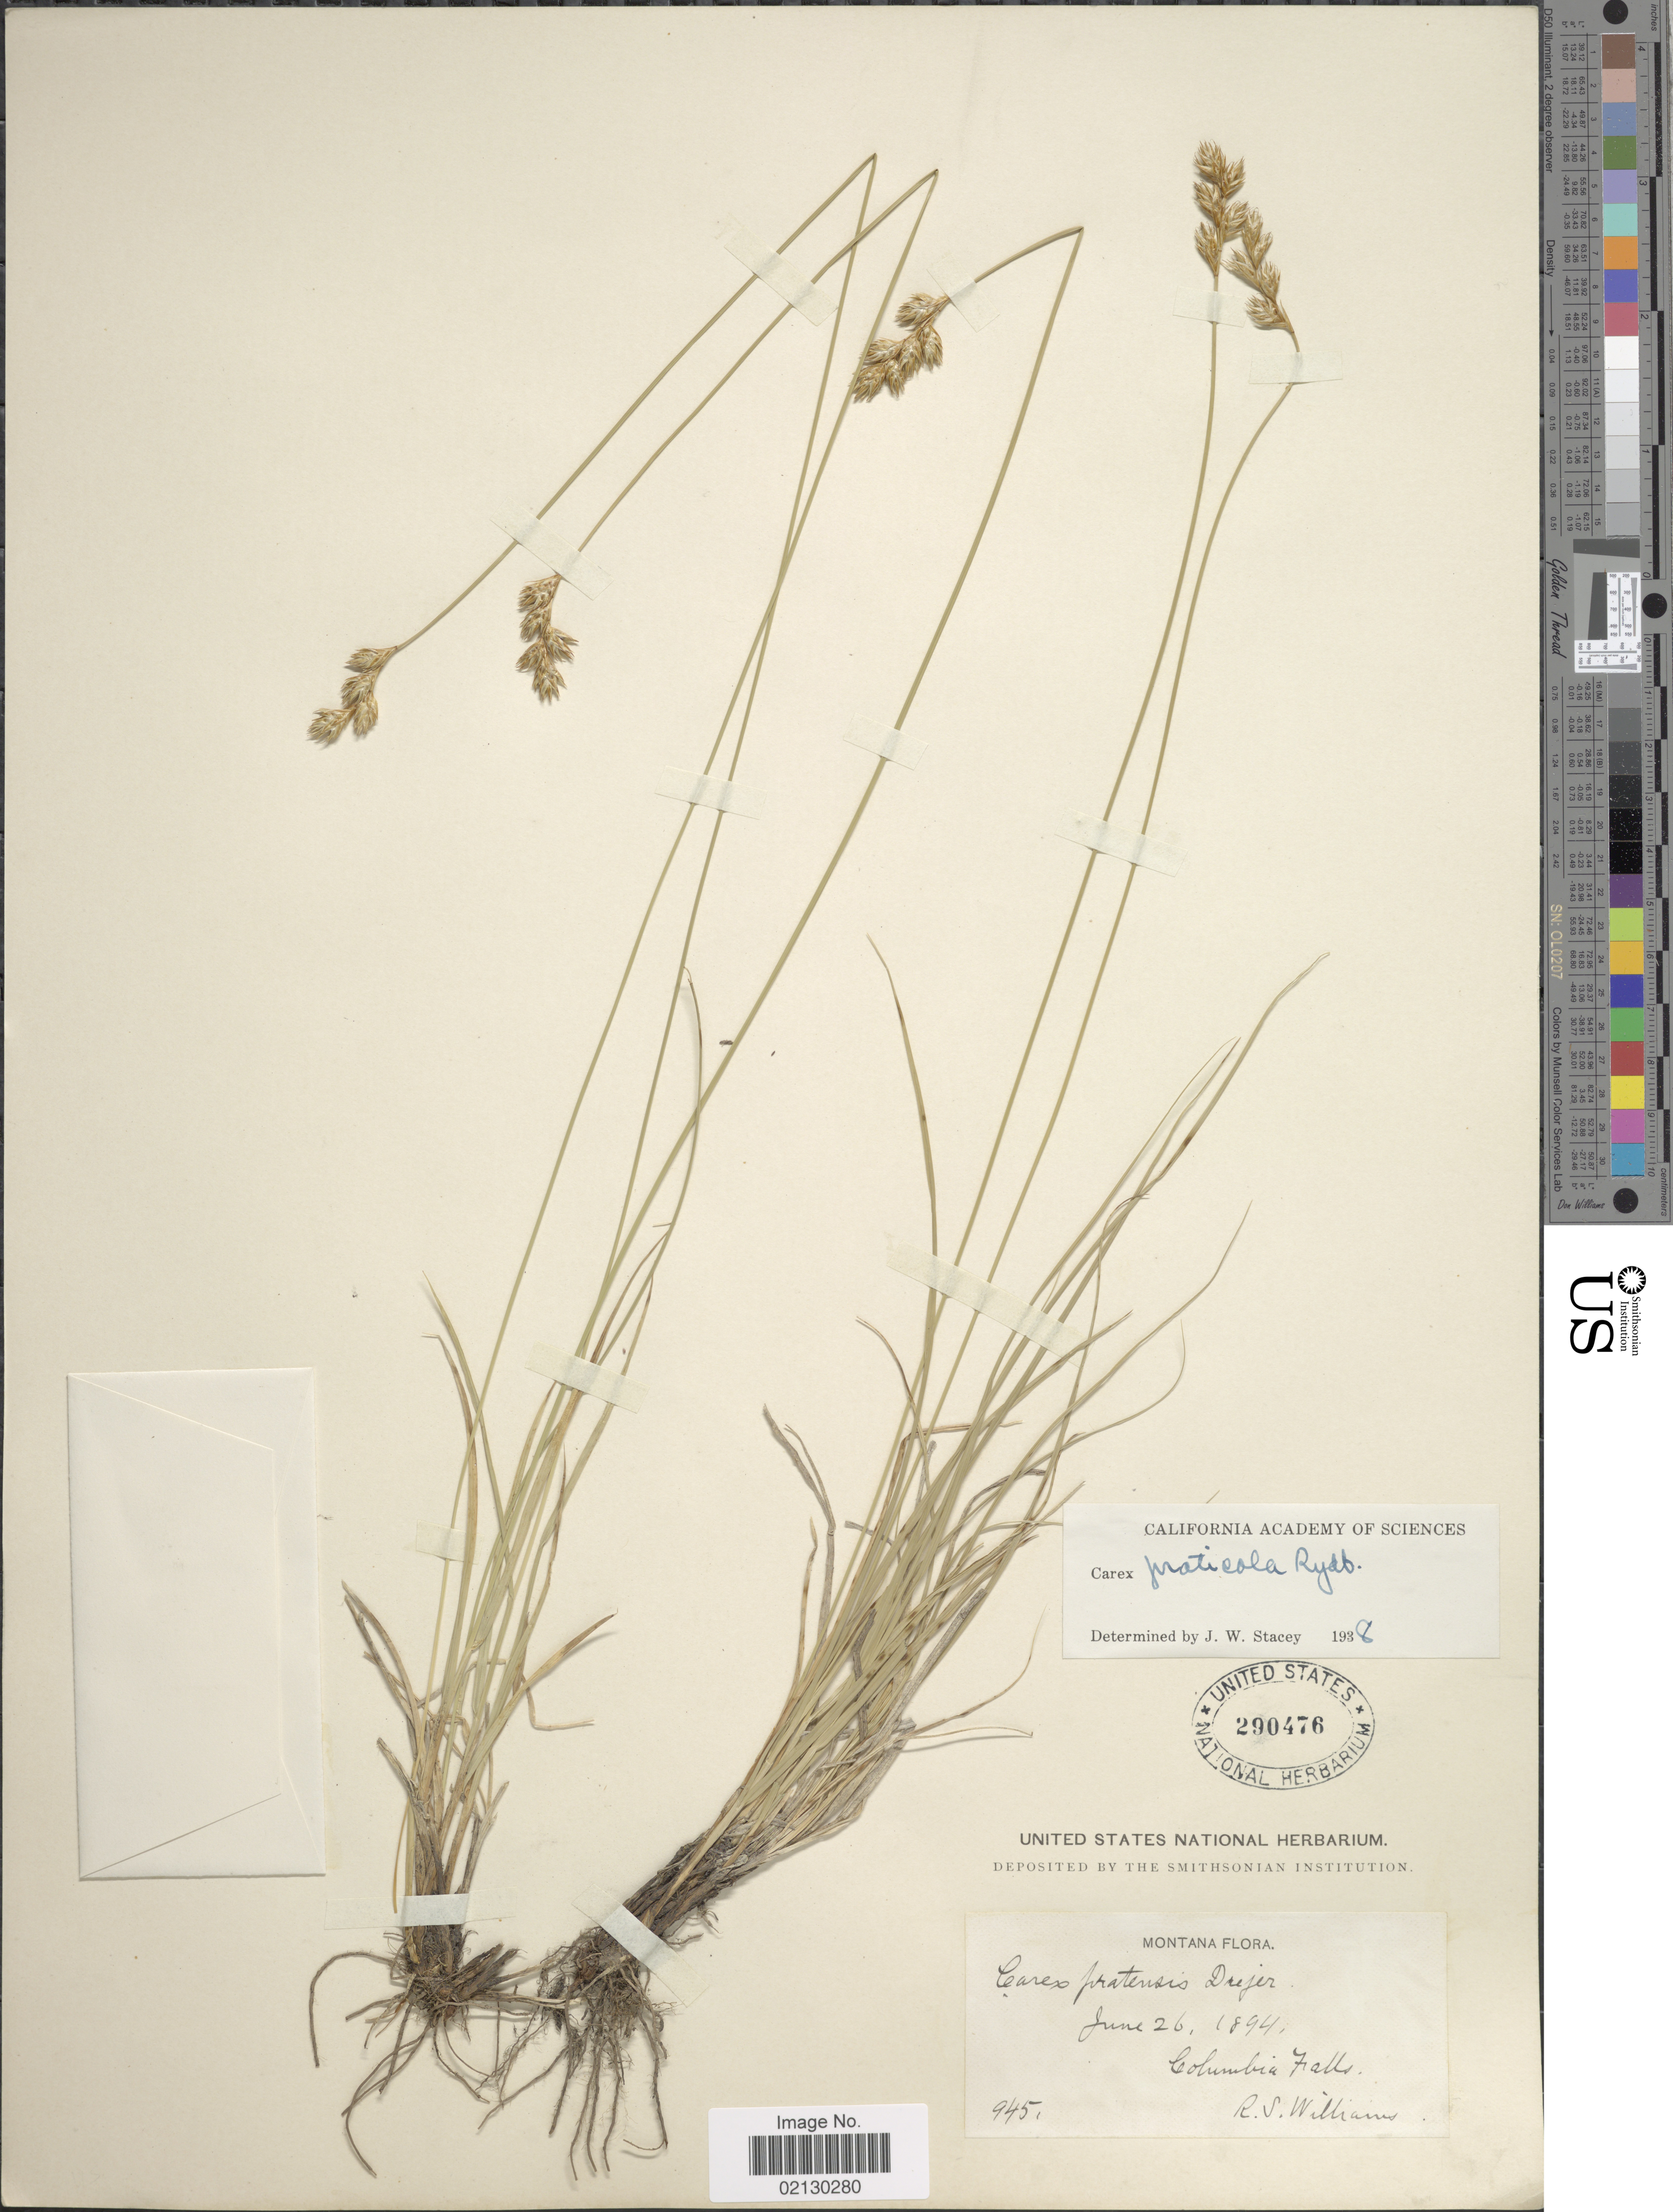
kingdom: Plantae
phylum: Tracheophyta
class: Liliopsida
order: Poales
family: Cyperaceae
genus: Carex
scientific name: Carex praticola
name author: Rydb.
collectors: R. S. Williams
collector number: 945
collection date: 1894-06-26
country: United States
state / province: Montana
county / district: Flathead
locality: Columbia Falls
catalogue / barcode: US 290476